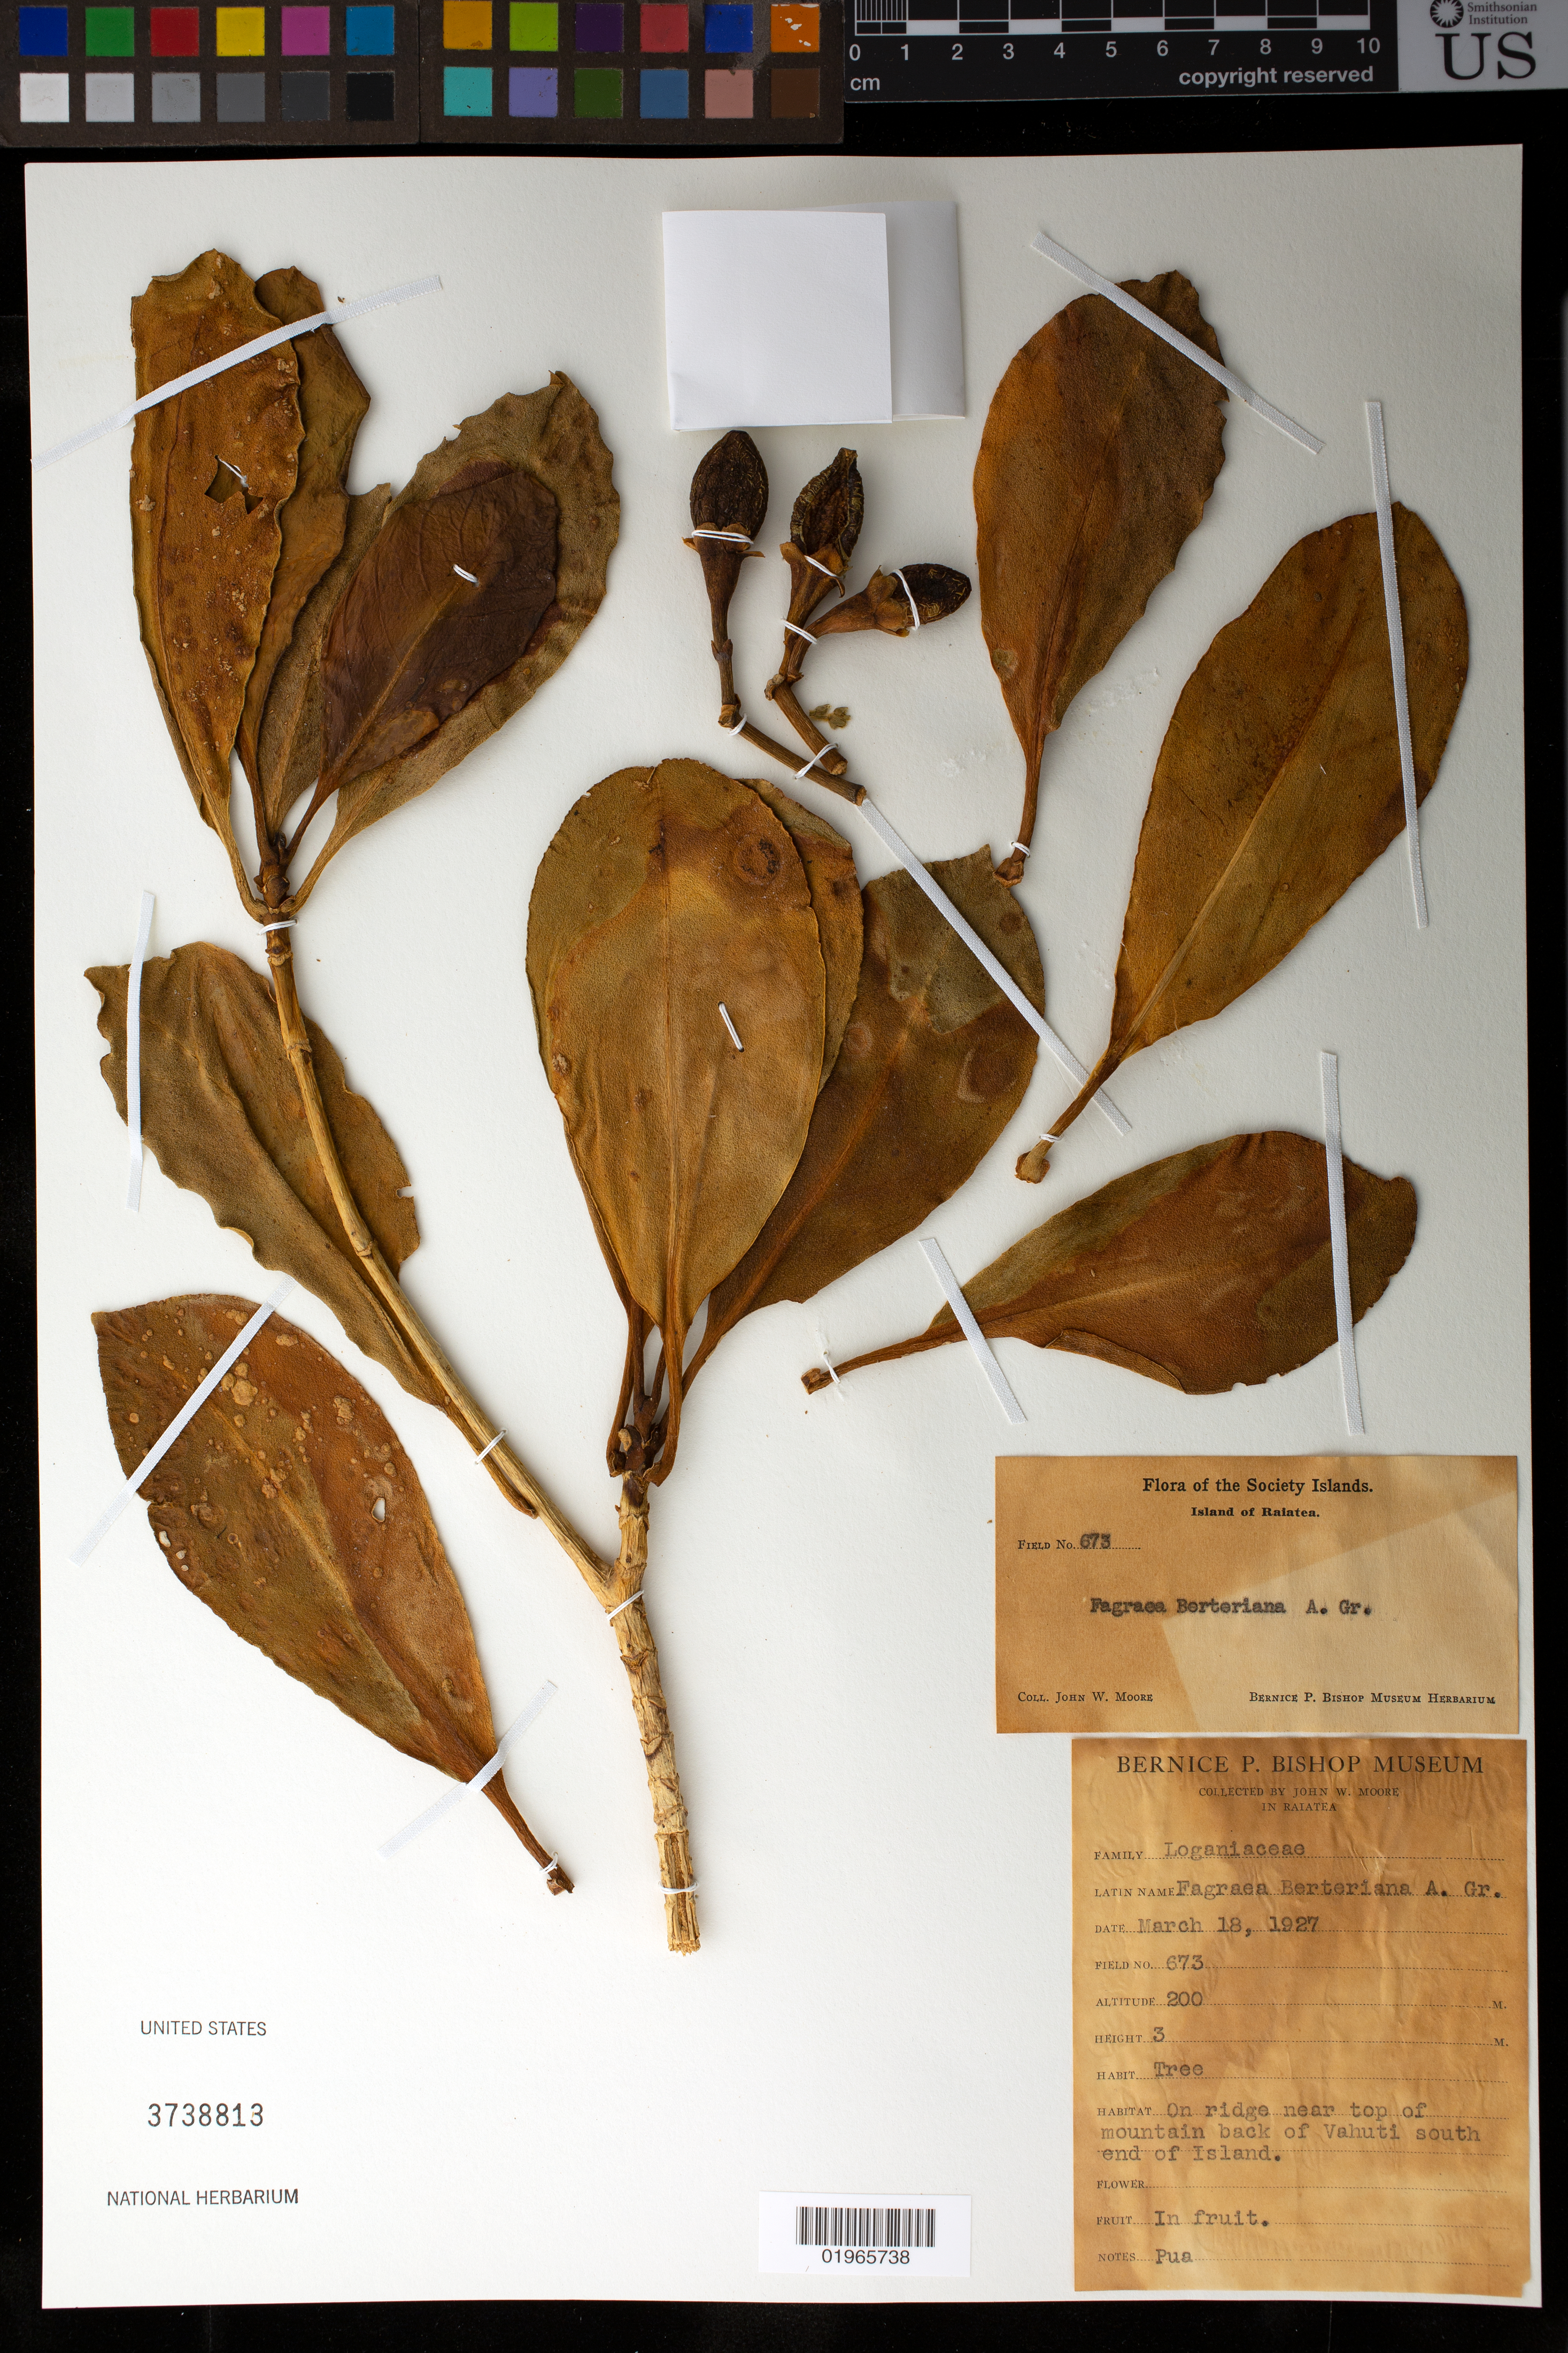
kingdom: Plantae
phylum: Tracheophyta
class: Magnoliopsida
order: Gentianales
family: Gentianaceae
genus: Fagraea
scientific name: Fagraea berteroana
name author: A. Gray ex Benth.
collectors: J. Moore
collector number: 673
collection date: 1927-03-18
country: French Polynesia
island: Raiatea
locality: On ridge near top of mountain back of Vahuti, south end of island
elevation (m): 200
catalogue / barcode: US 3738813